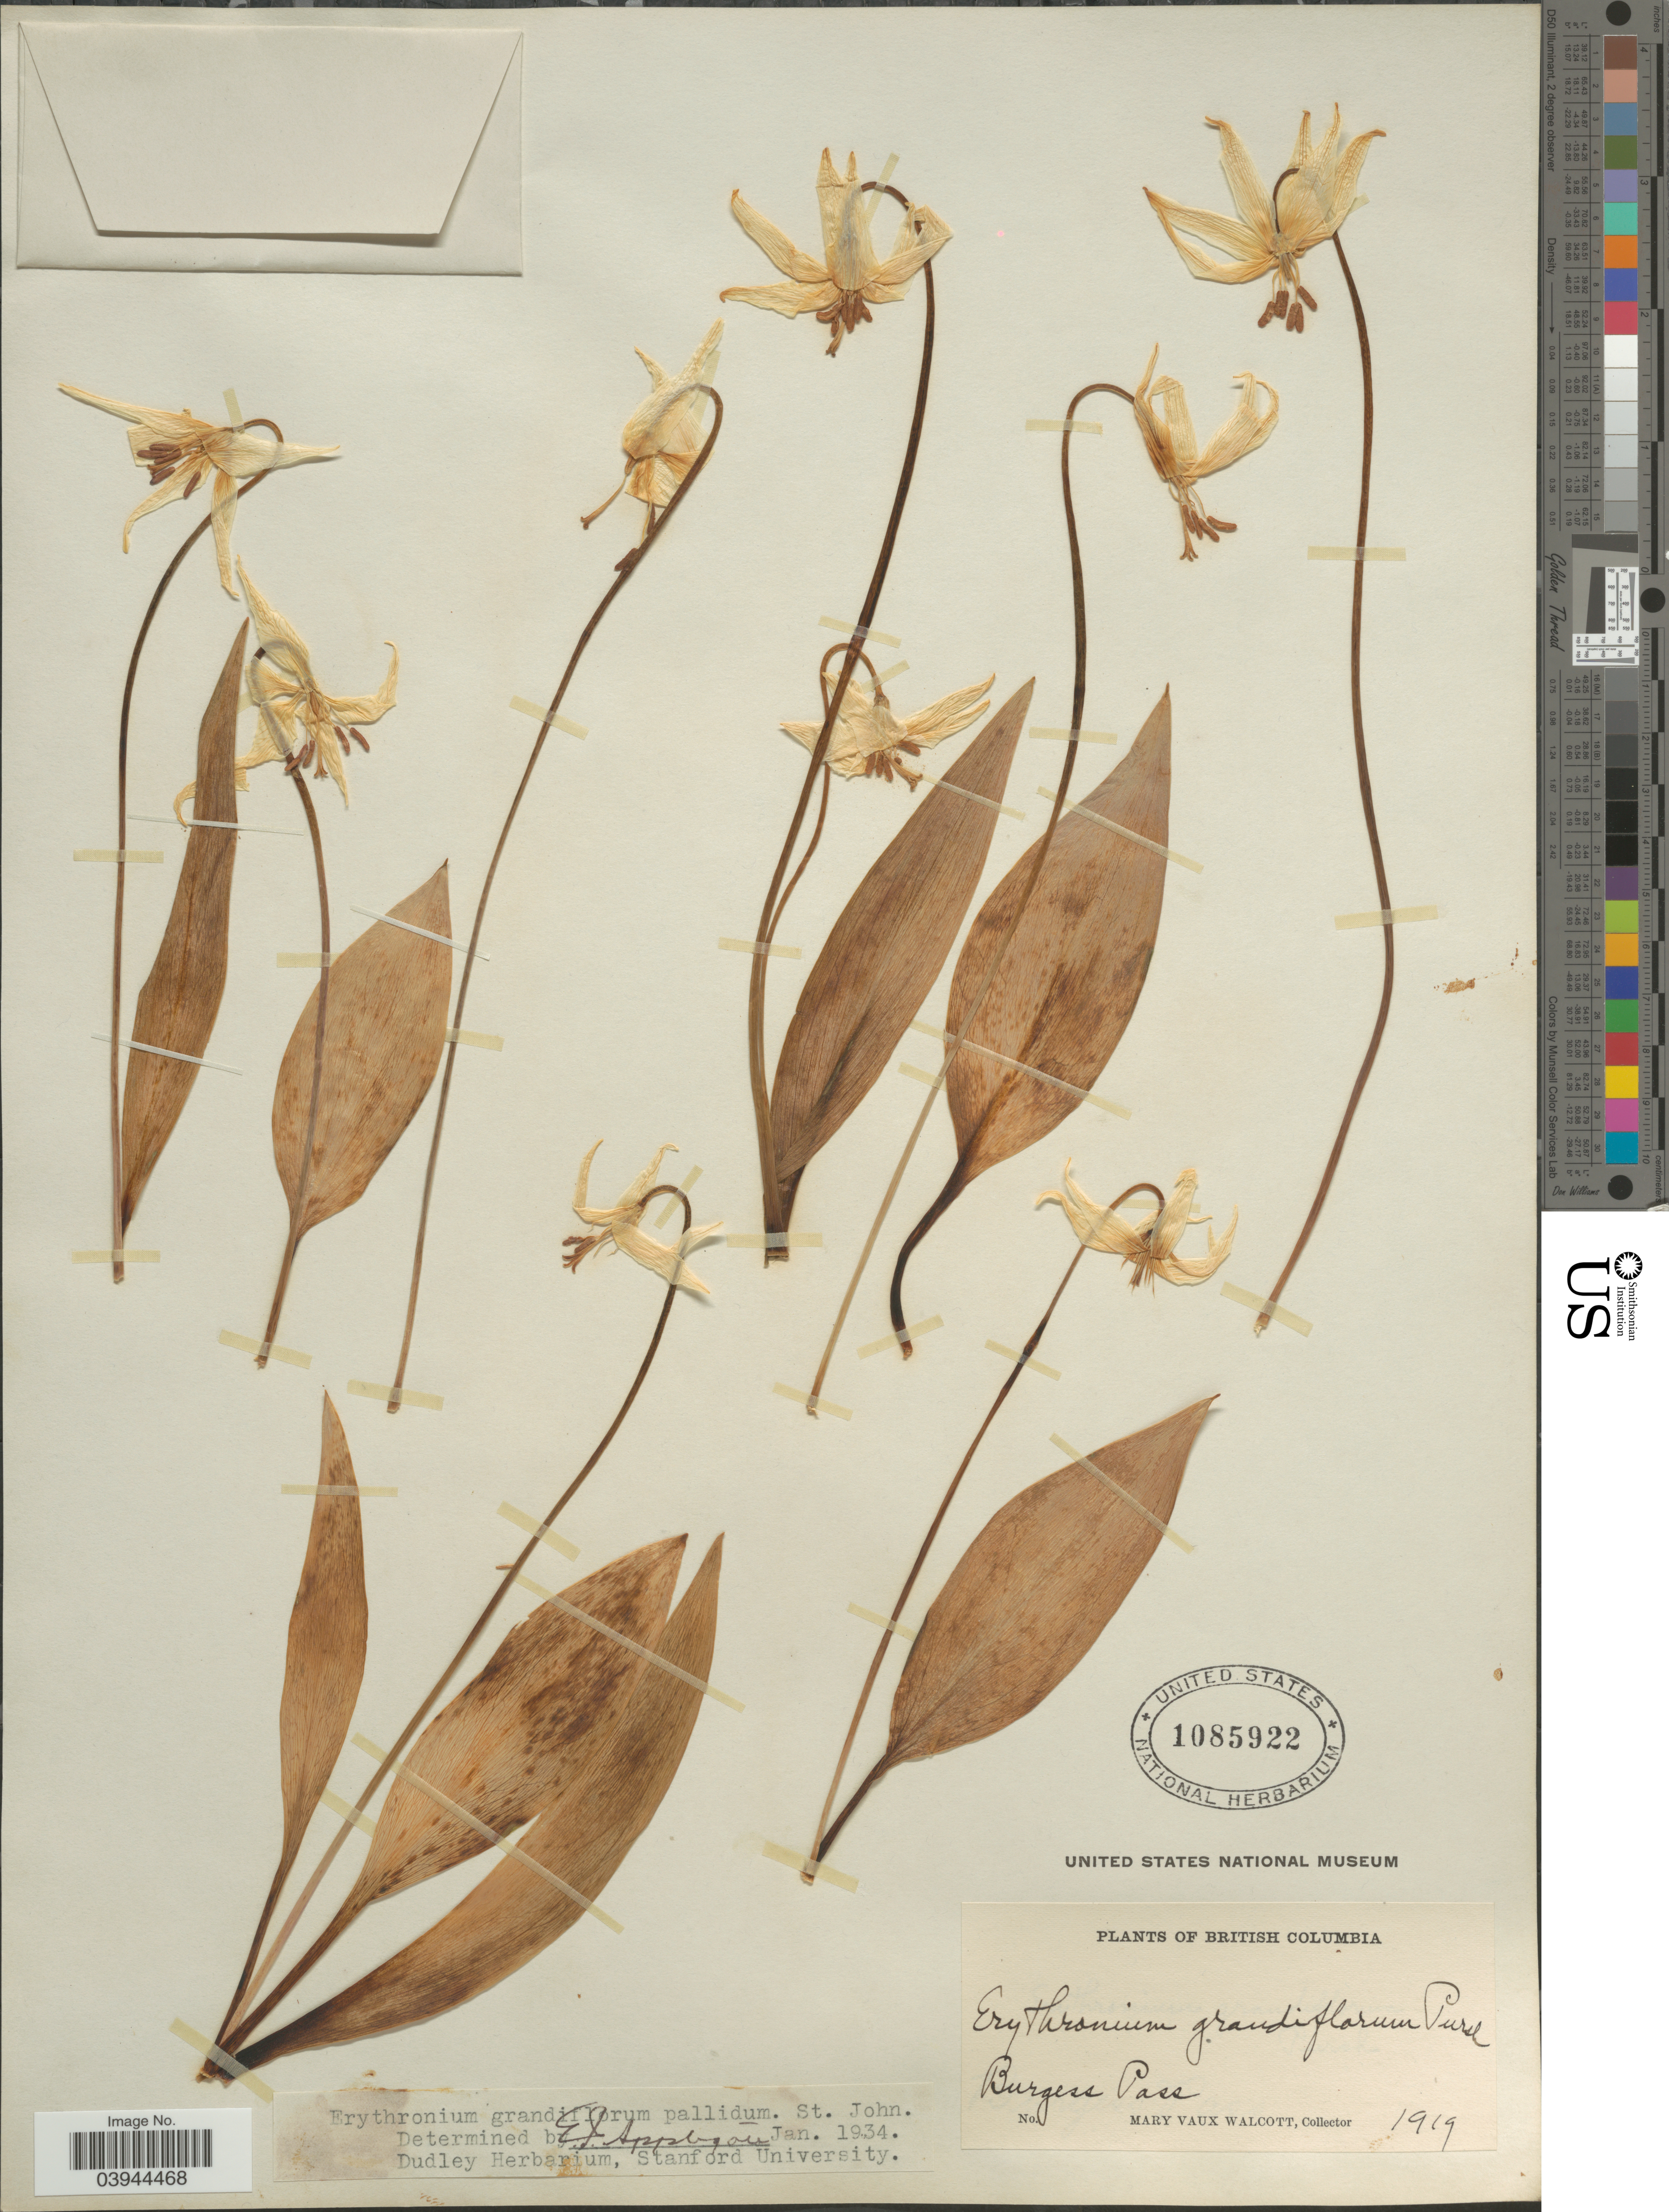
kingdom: Plantae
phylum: Tracheophyta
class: Liliopsida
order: Liliales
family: Liliaceae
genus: Erythronium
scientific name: Erythronium grandiflorum var. pallidum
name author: H. St. John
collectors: M. Walcott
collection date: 1919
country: Canada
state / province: British Columbia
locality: Burgess Pass.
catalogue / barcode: US 1085922